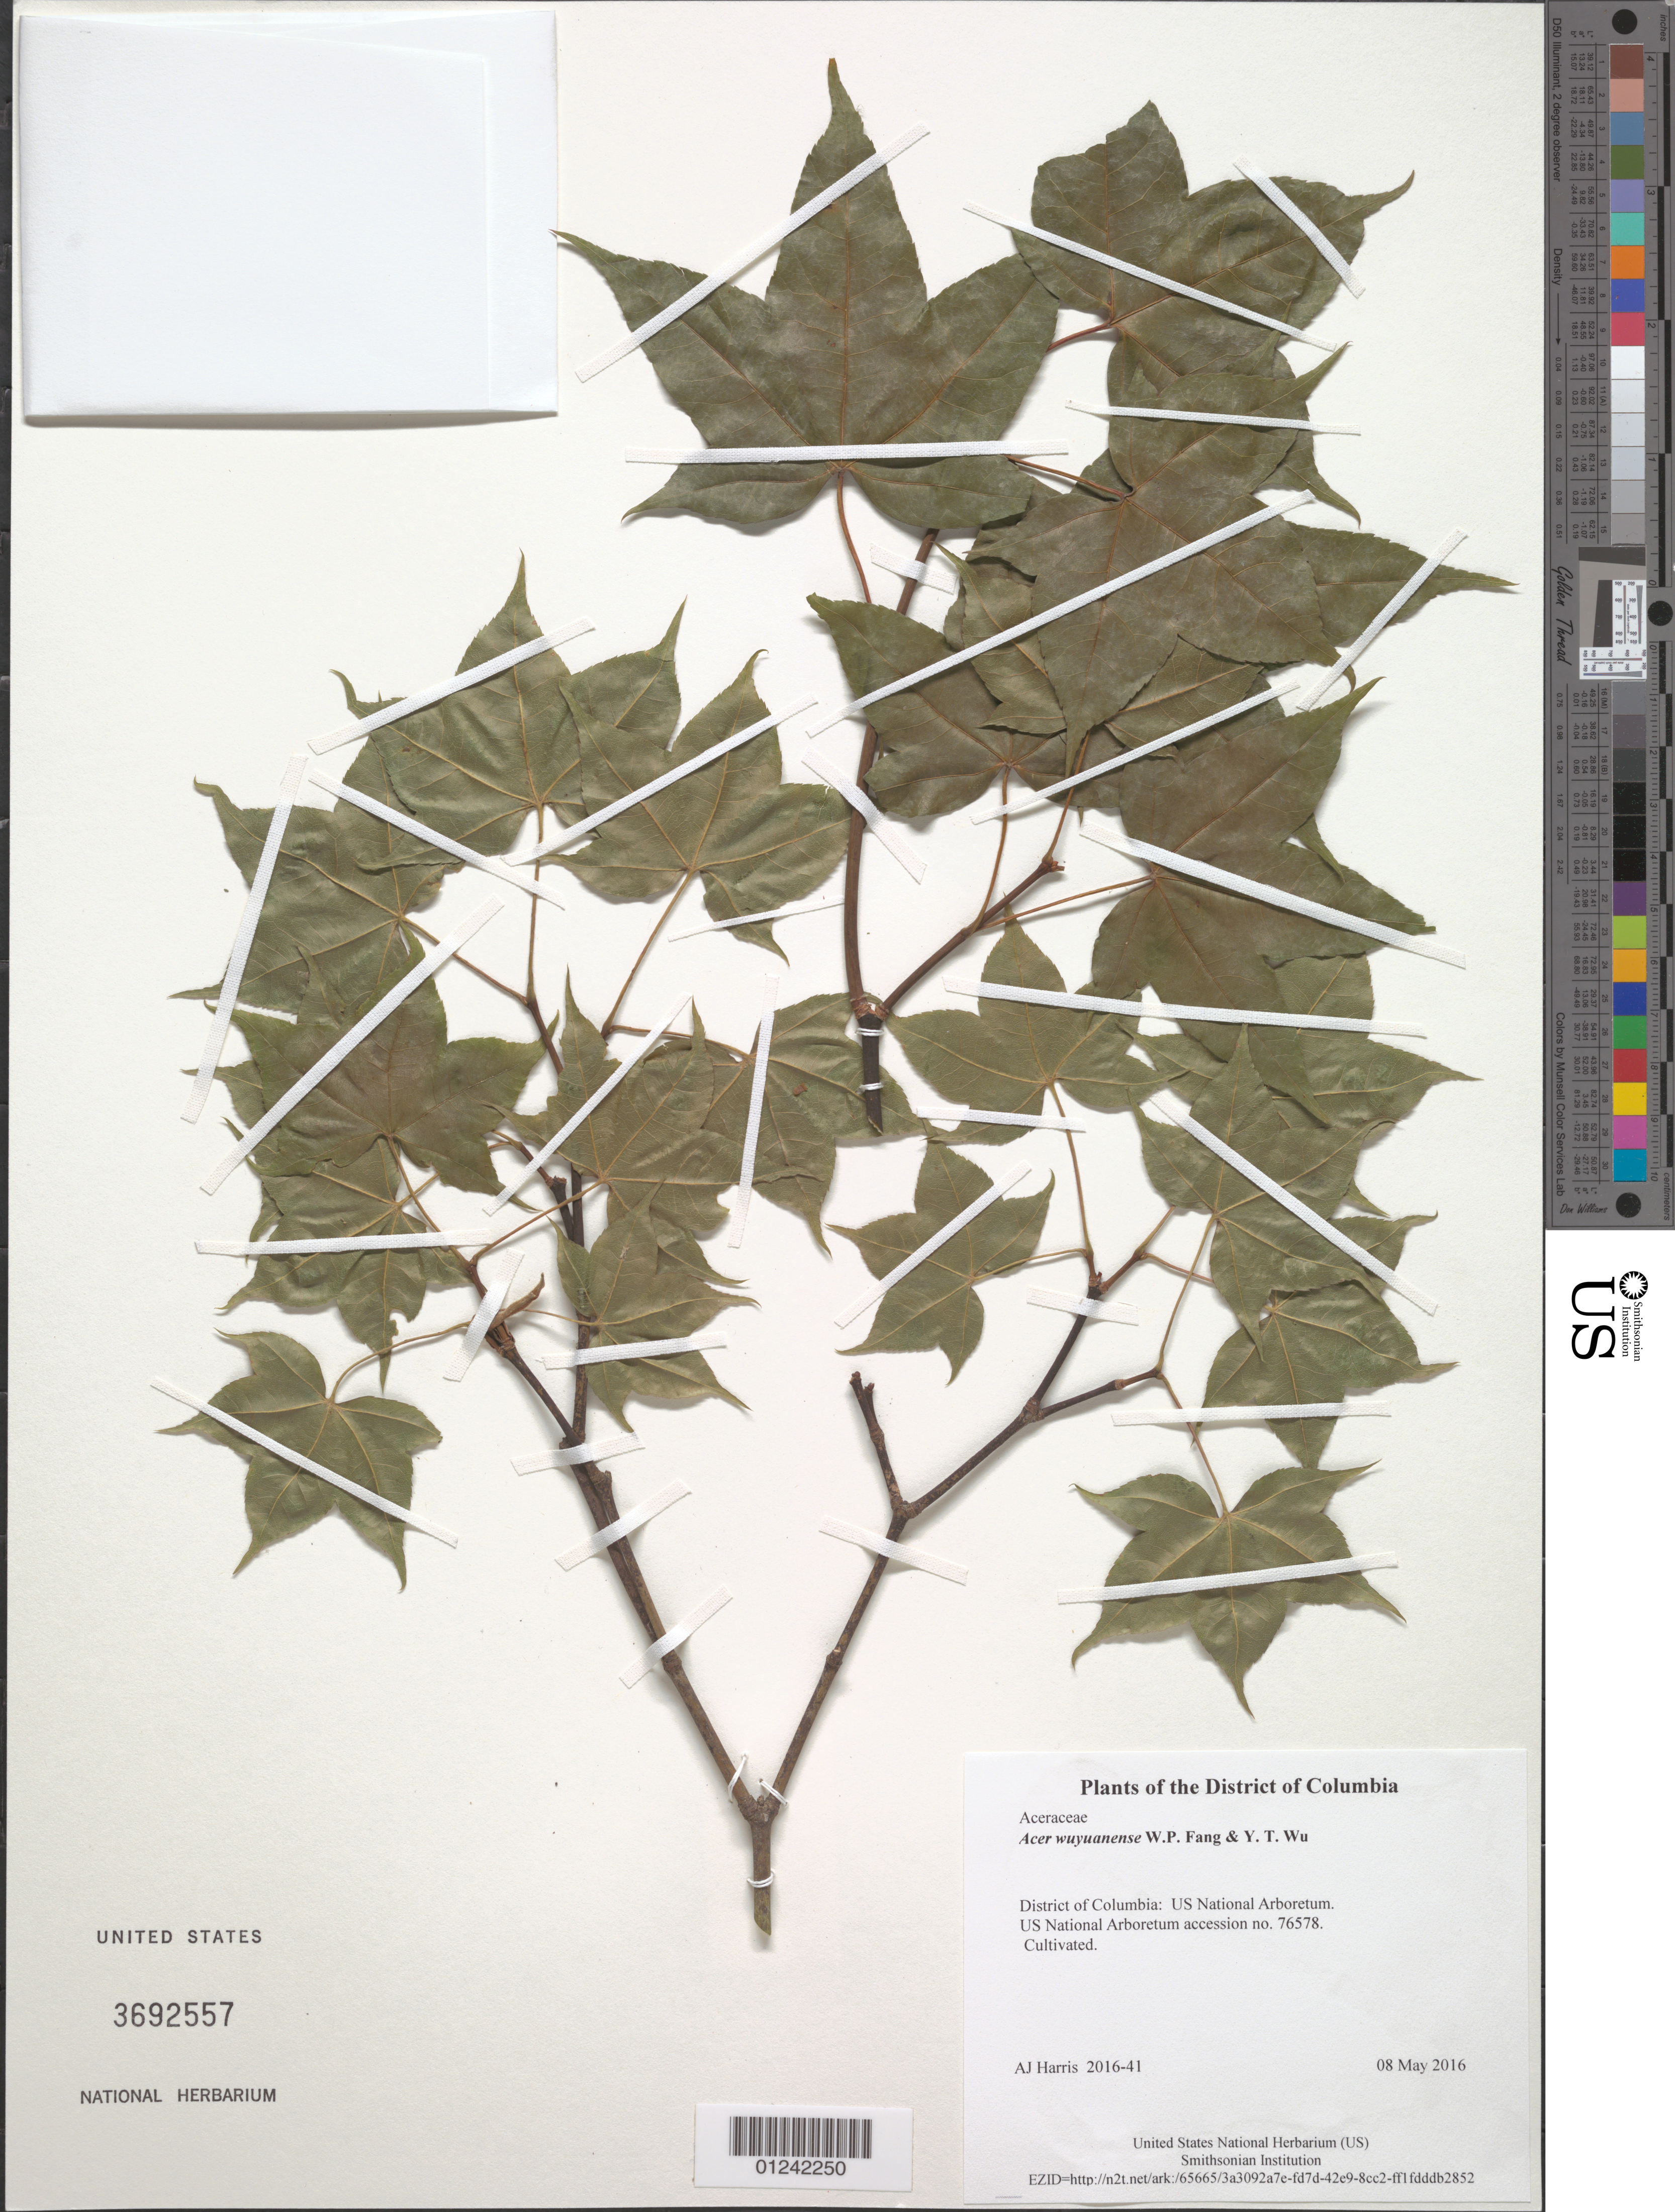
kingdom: Plantae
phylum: Tracheophyta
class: Magnoliopsida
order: Sapindales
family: Sapindaceae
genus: Acer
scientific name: Acer wuyuanense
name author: W.P. Fang & Y. T. Wu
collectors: A. J. Harris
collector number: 2016-41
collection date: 2016-05-08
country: United States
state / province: District of Columbia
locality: US National Arboretum.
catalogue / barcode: US 3692557